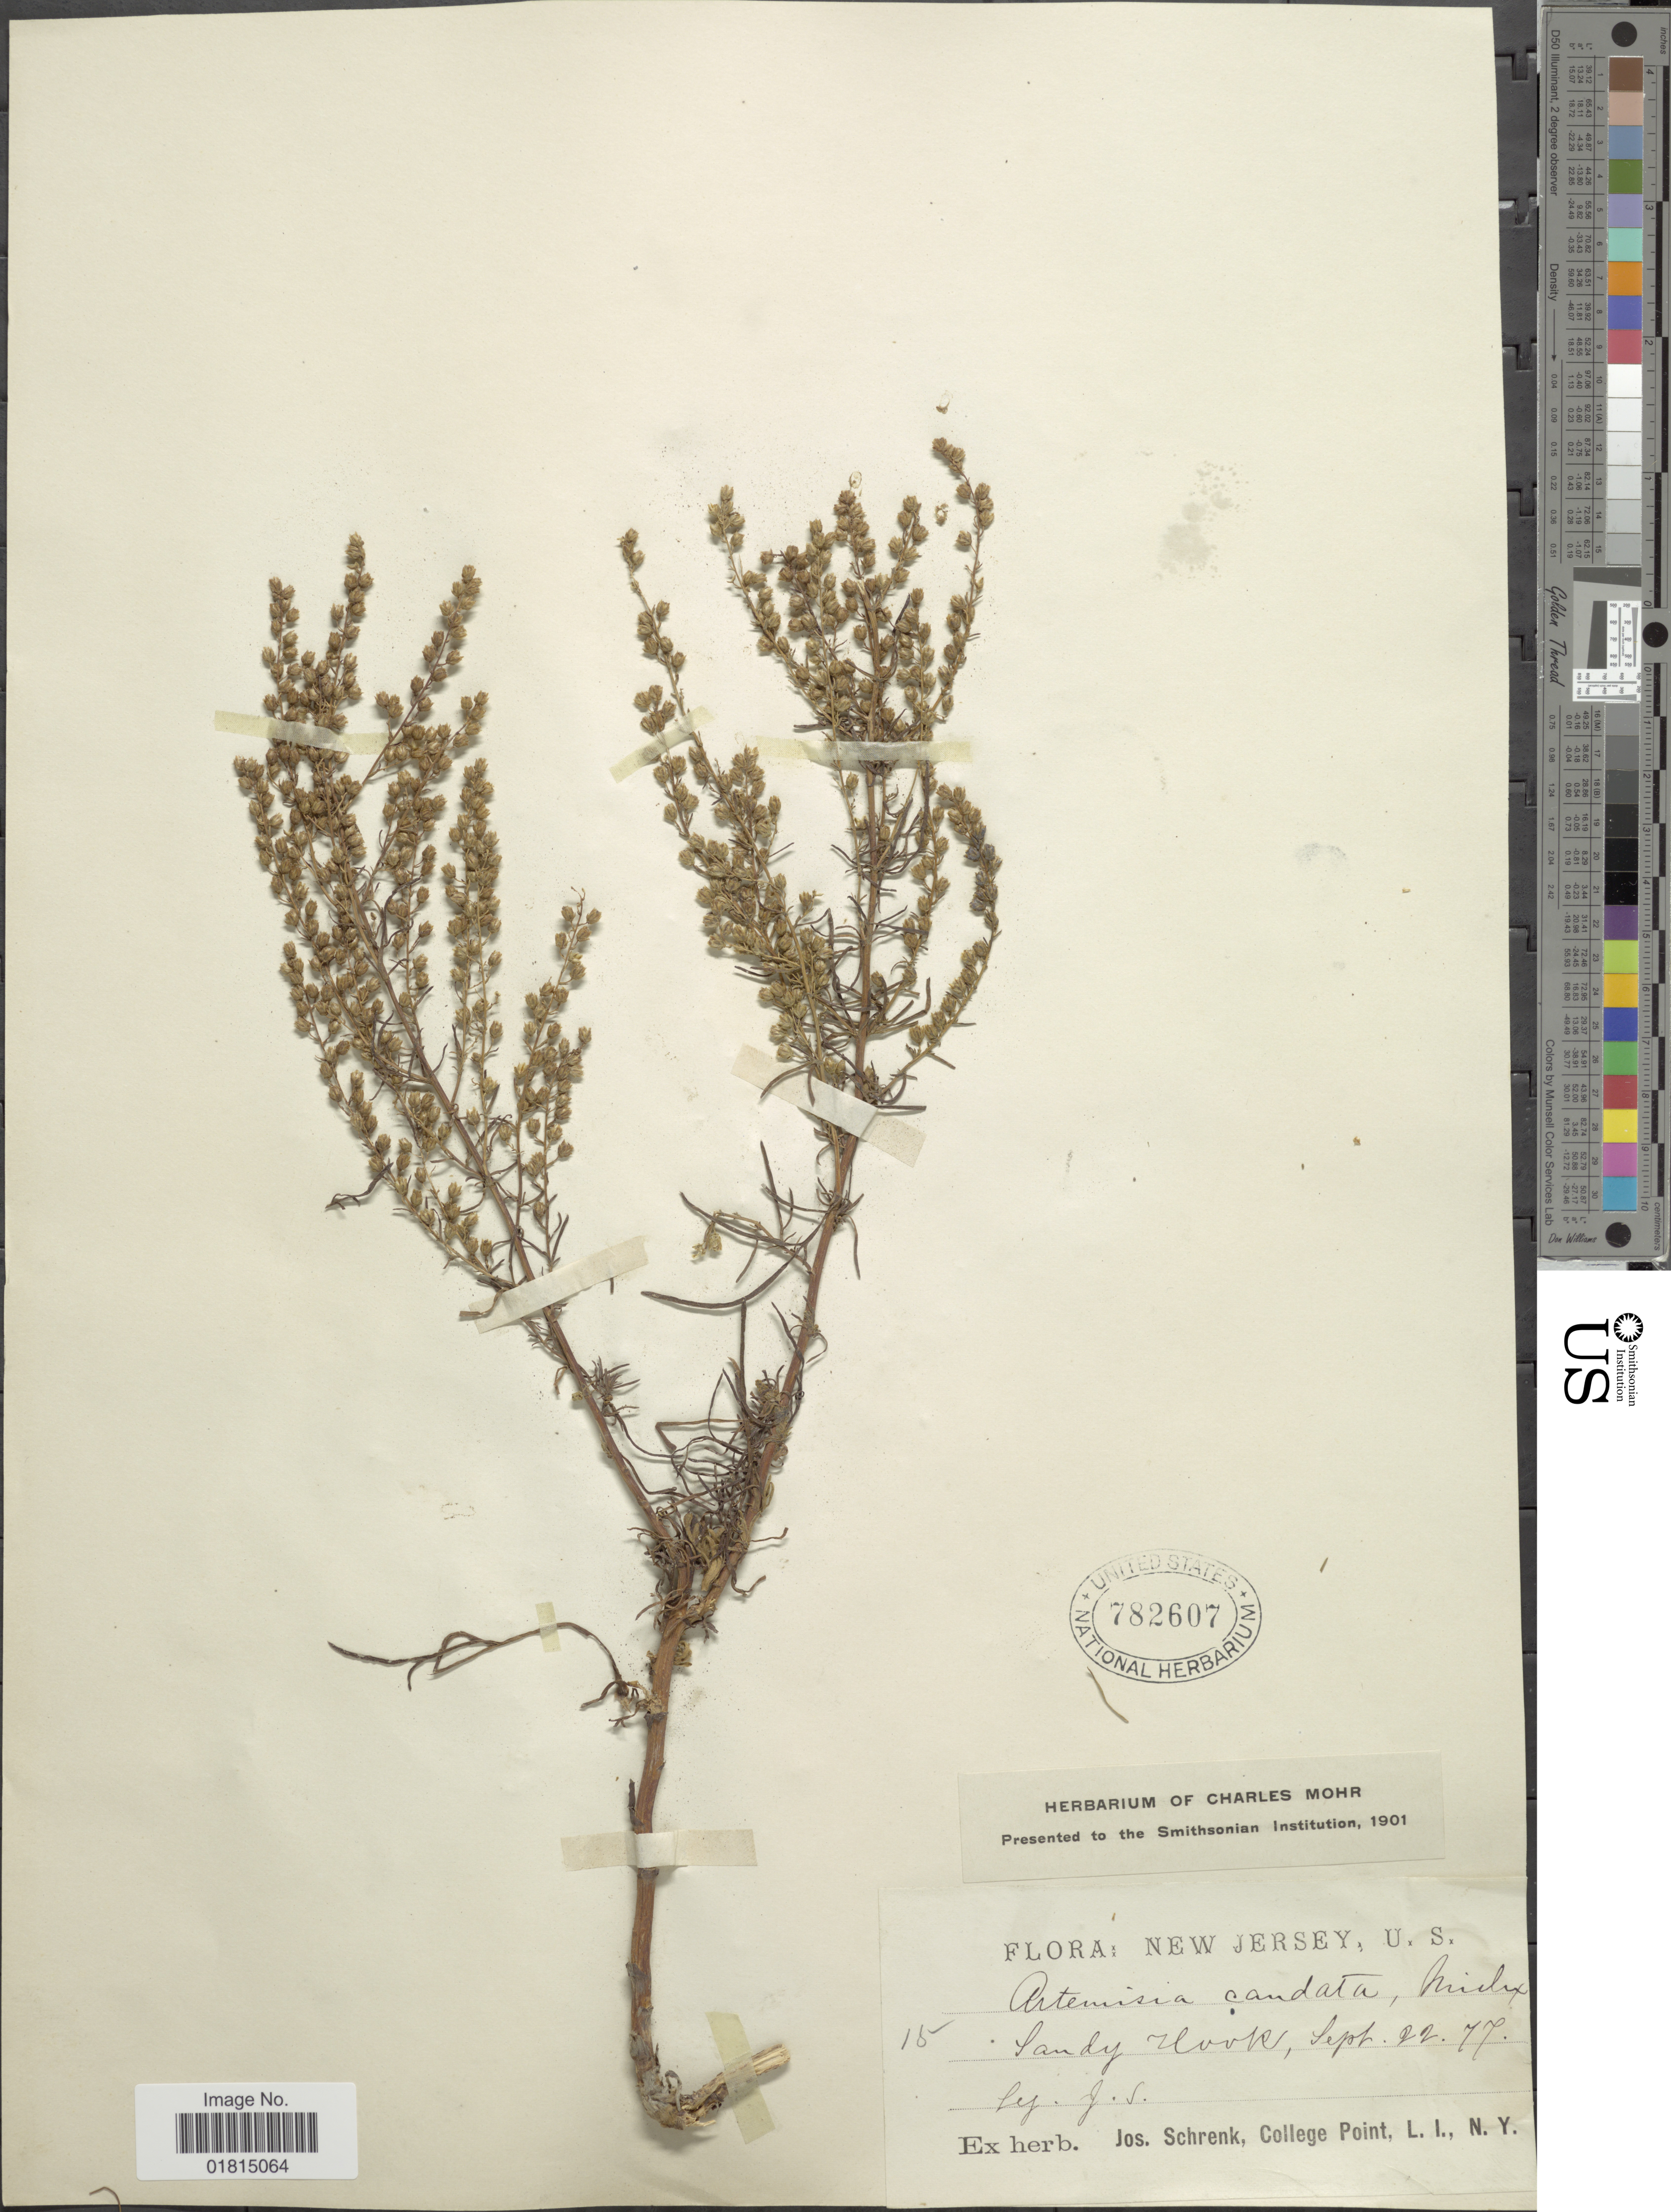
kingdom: Plantae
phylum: Tracheophyta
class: Magnoliopsida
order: Asterales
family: Asteraceae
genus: Artemisia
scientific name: Artemisia caudata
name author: Michx.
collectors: J. Schrenk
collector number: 15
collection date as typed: Transcribed d/m/y: 22/9/77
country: United States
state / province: New Jersey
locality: Sandy Hook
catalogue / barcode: US 782607